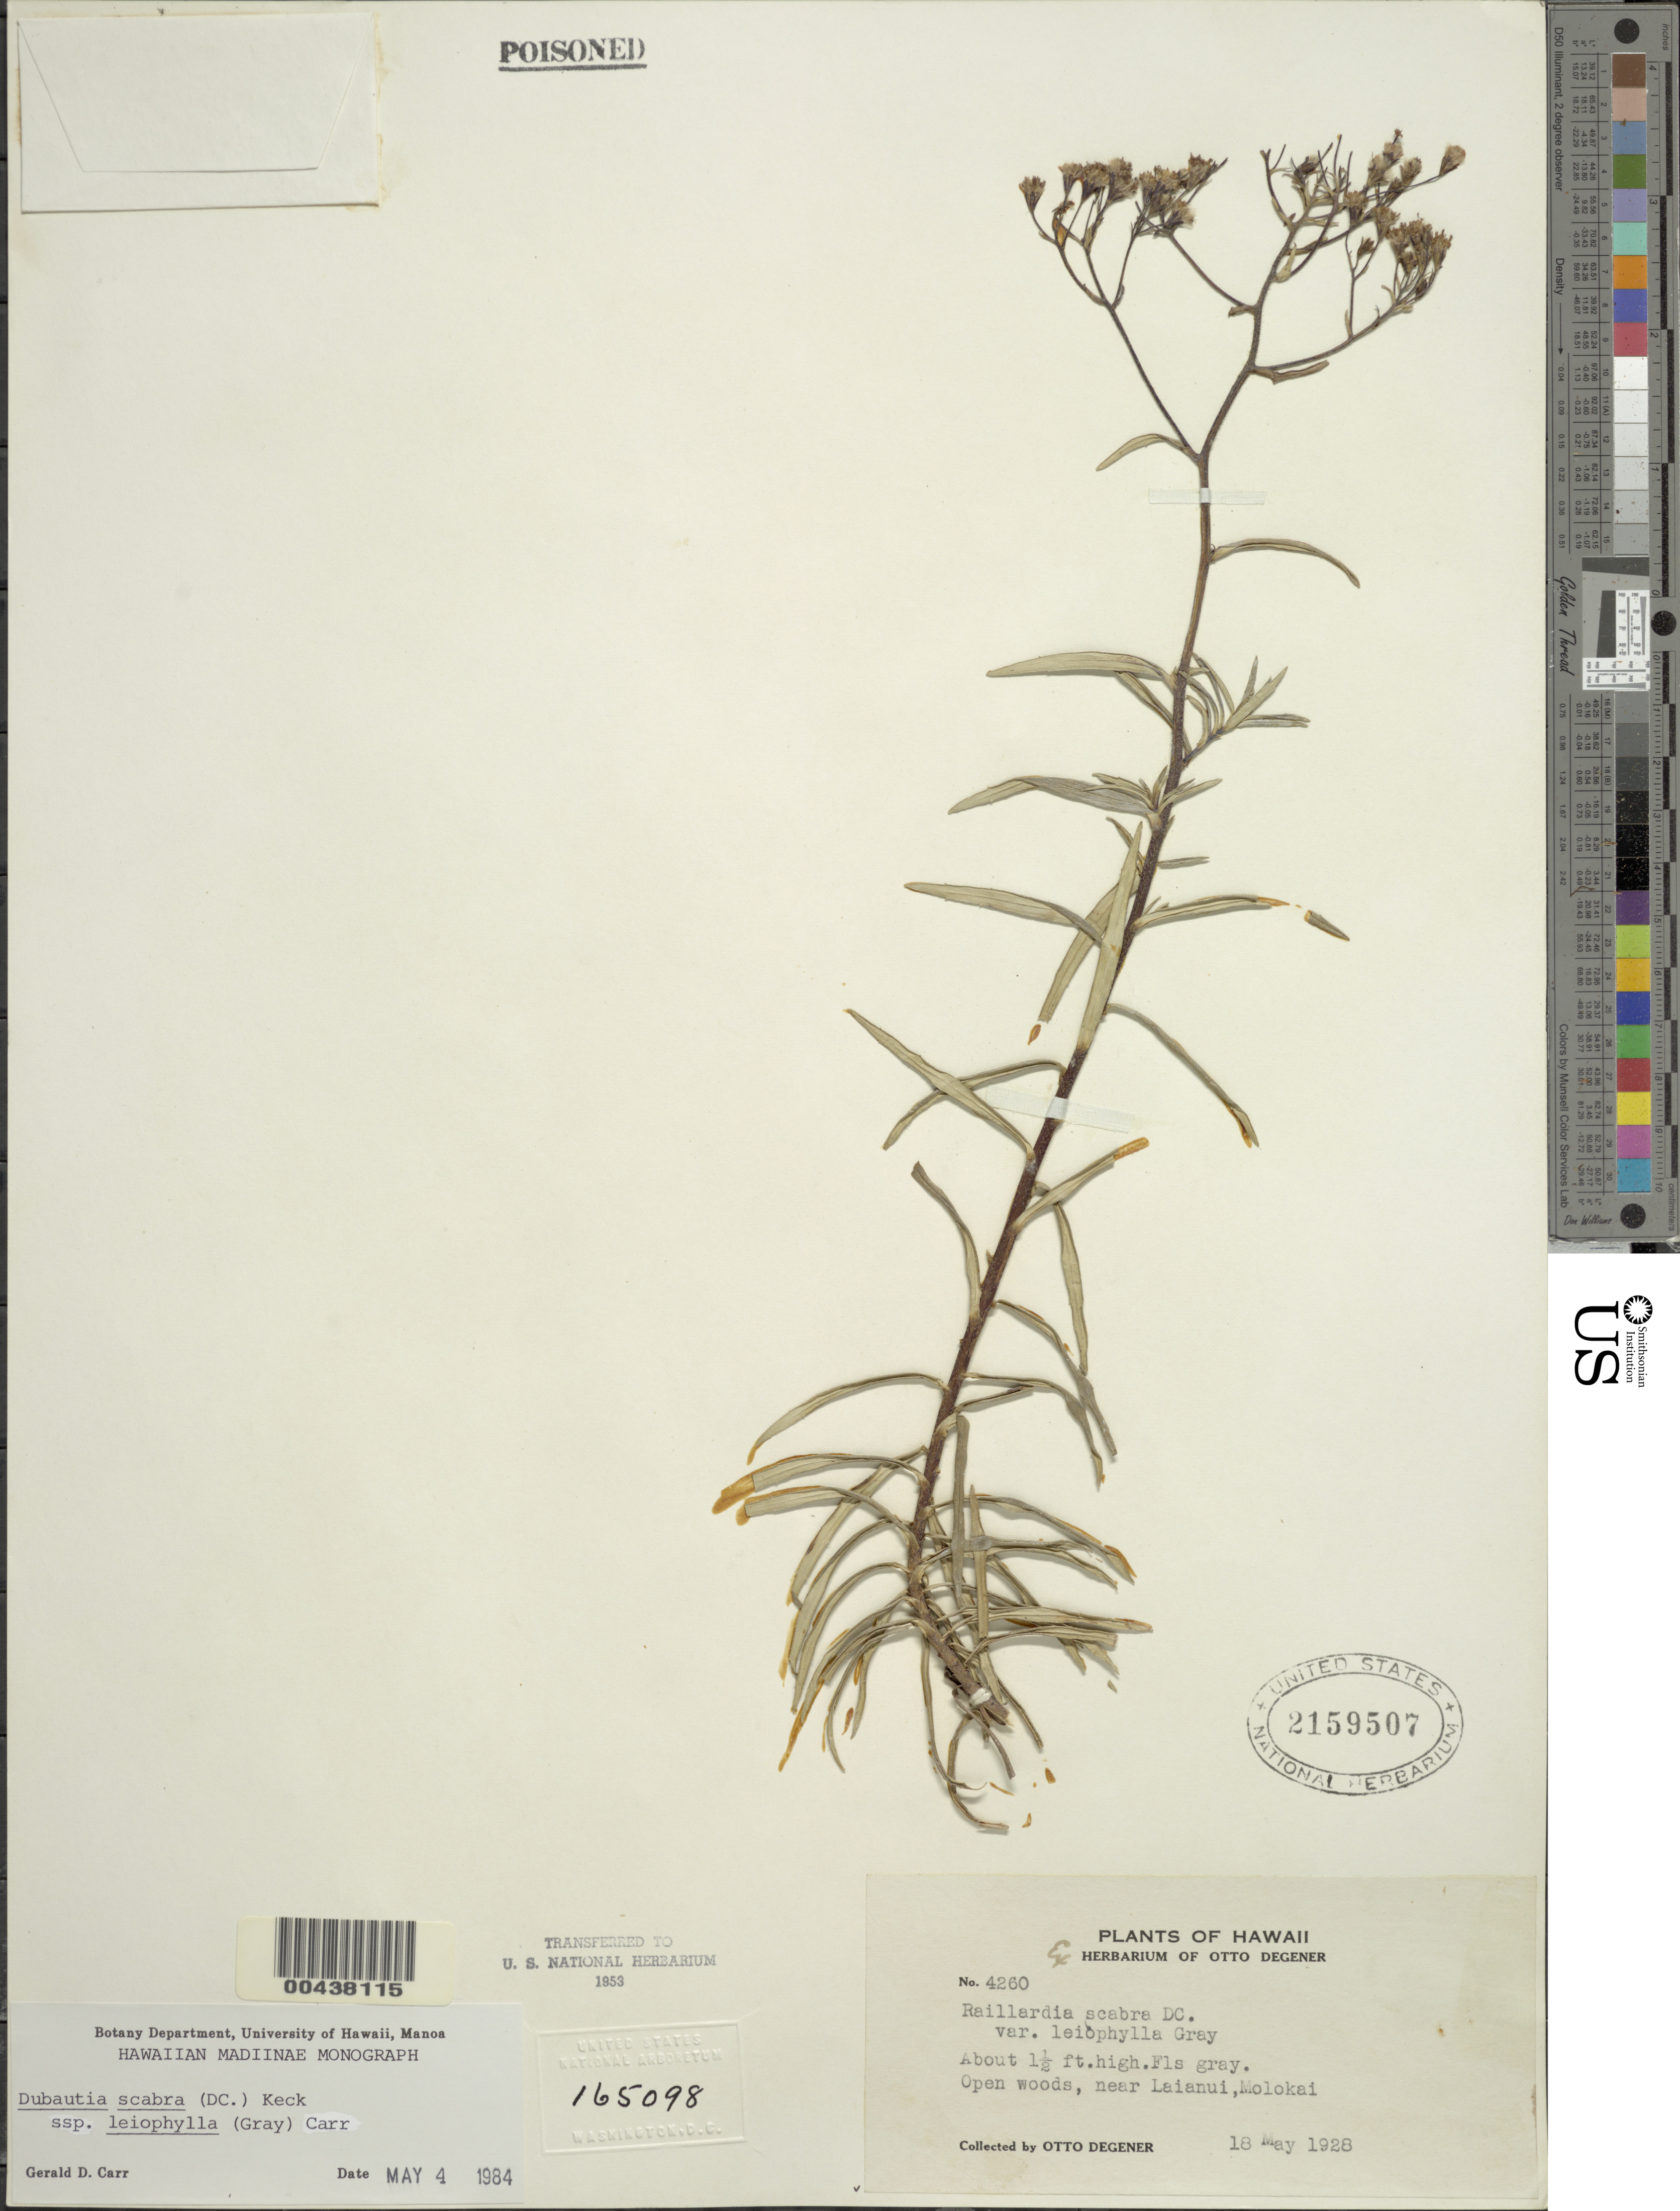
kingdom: Plantae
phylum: Tracheophyta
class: Magnoliopsida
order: Asterales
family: Asteraceae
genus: Dubautia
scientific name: Dubautia scabra subsp. leiophylla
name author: (A. Gray) G.D. Carr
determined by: Carr, G. D.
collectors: O. Degener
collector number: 4260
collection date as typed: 18 May 1928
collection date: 1928-05-18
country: United States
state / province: Hawaii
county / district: Maui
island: Moloka'i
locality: Near Laianui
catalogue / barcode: US 2159507